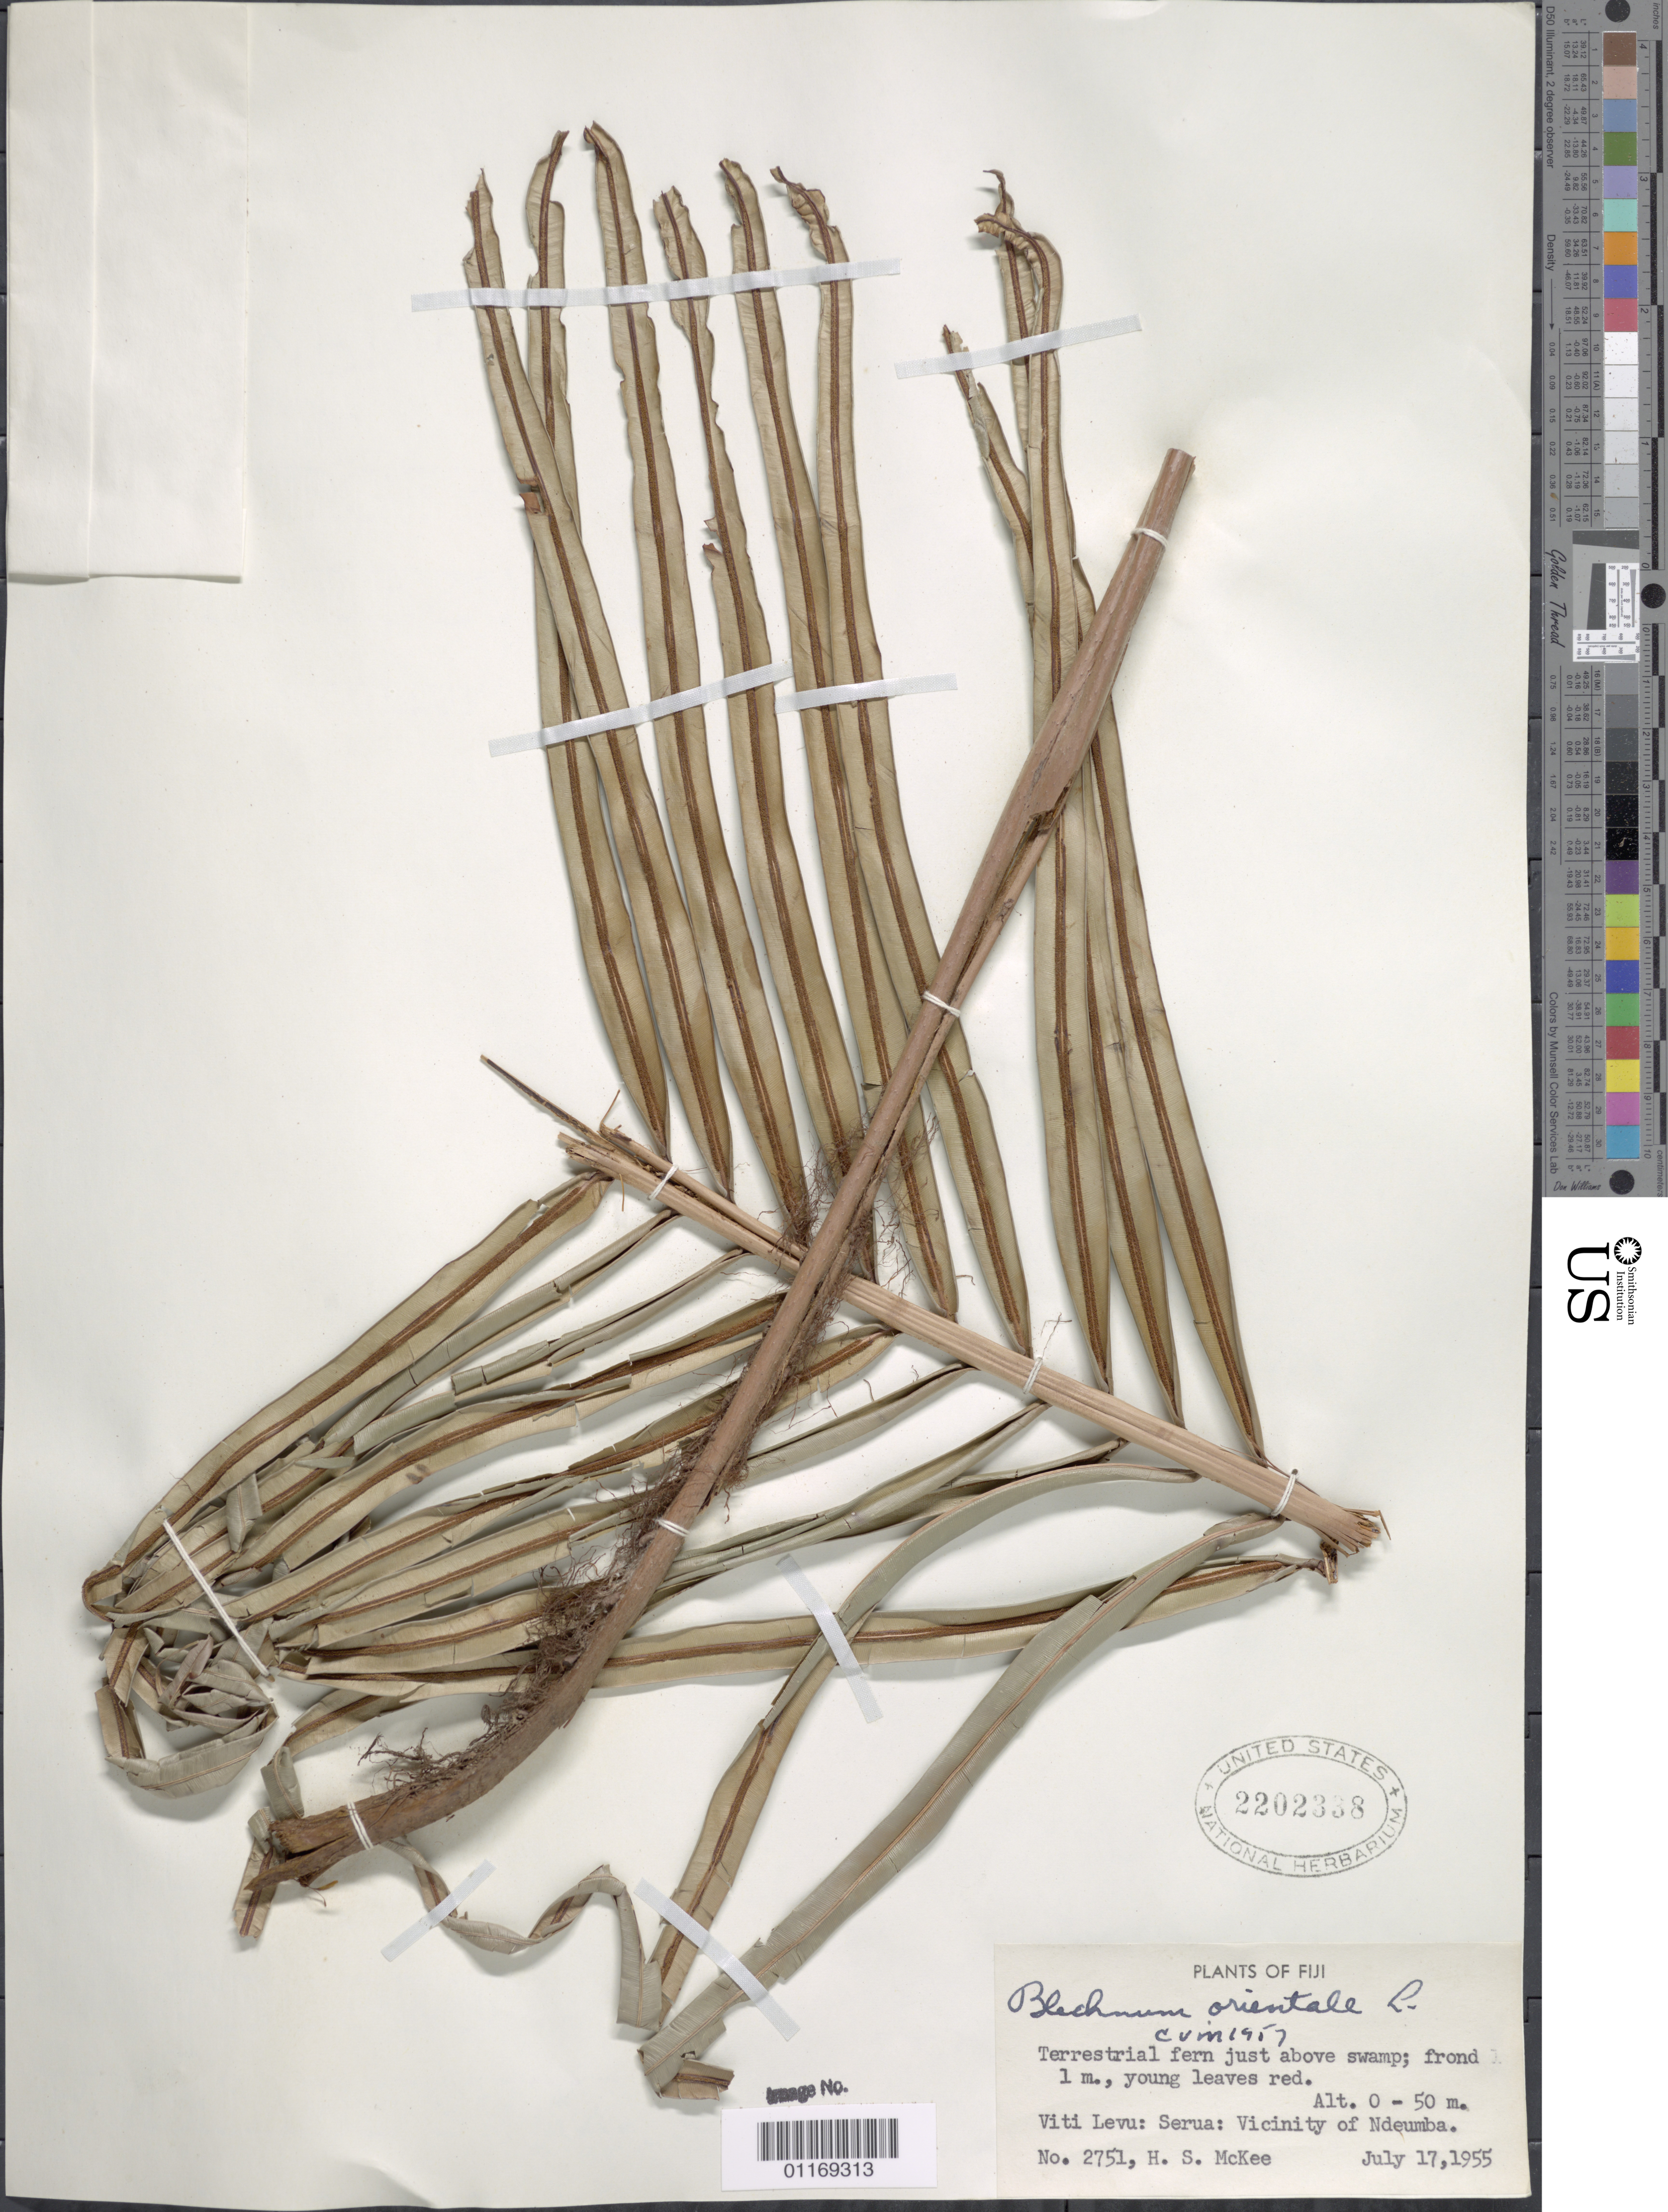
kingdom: Plantae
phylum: Tracheophyta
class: Polypodiopsida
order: Polypodiales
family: Blechnaceae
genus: Blechnum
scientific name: Blechnum orientale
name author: L.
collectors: H. S. McKee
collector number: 2751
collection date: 1955-07-17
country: Fiji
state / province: Serua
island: Viti Levu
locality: vicinity of Ndeumba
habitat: Just above swamp.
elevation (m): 0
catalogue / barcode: US 2202338